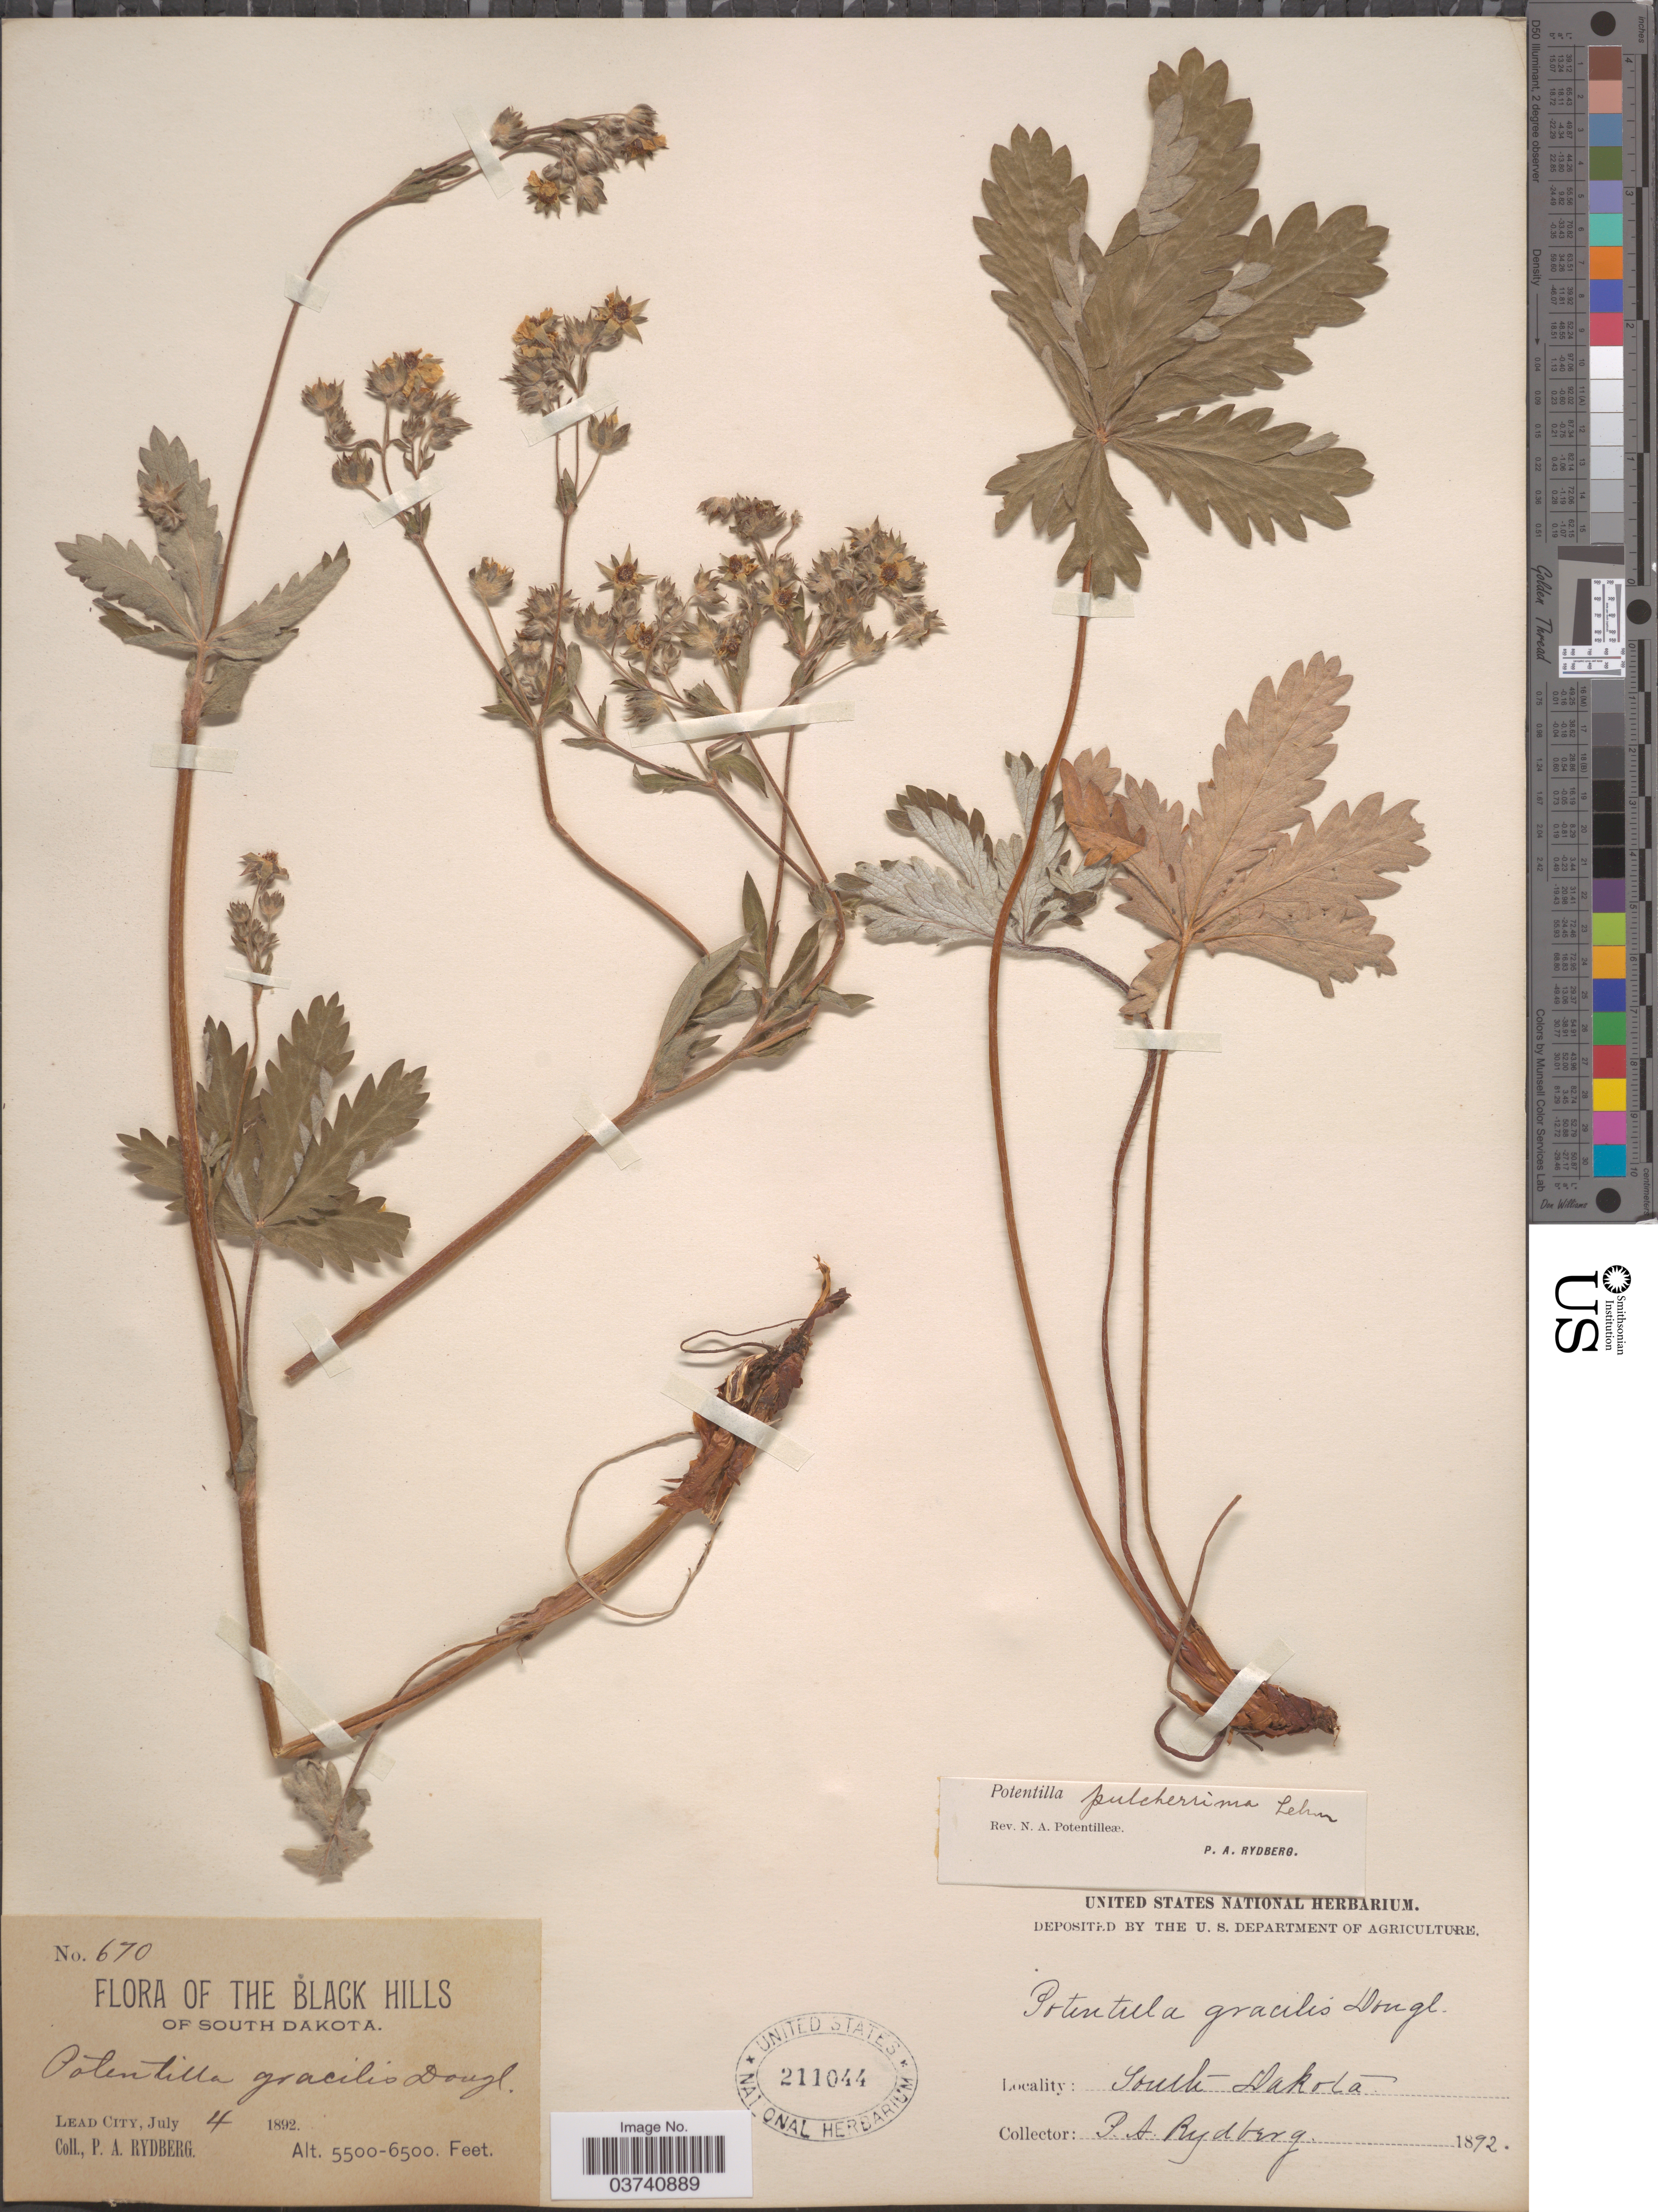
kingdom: Plantae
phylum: Tracheophyta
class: Magnoliopsida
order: Rosales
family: Rosaceae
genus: Potentilla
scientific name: Potentilla pulcherrima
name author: Lehm.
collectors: P. A. Rydberg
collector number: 670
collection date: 1892-07-04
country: United States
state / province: South Dakota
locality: The Blacks Hills. Lead City.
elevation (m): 1676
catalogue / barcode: US 211044